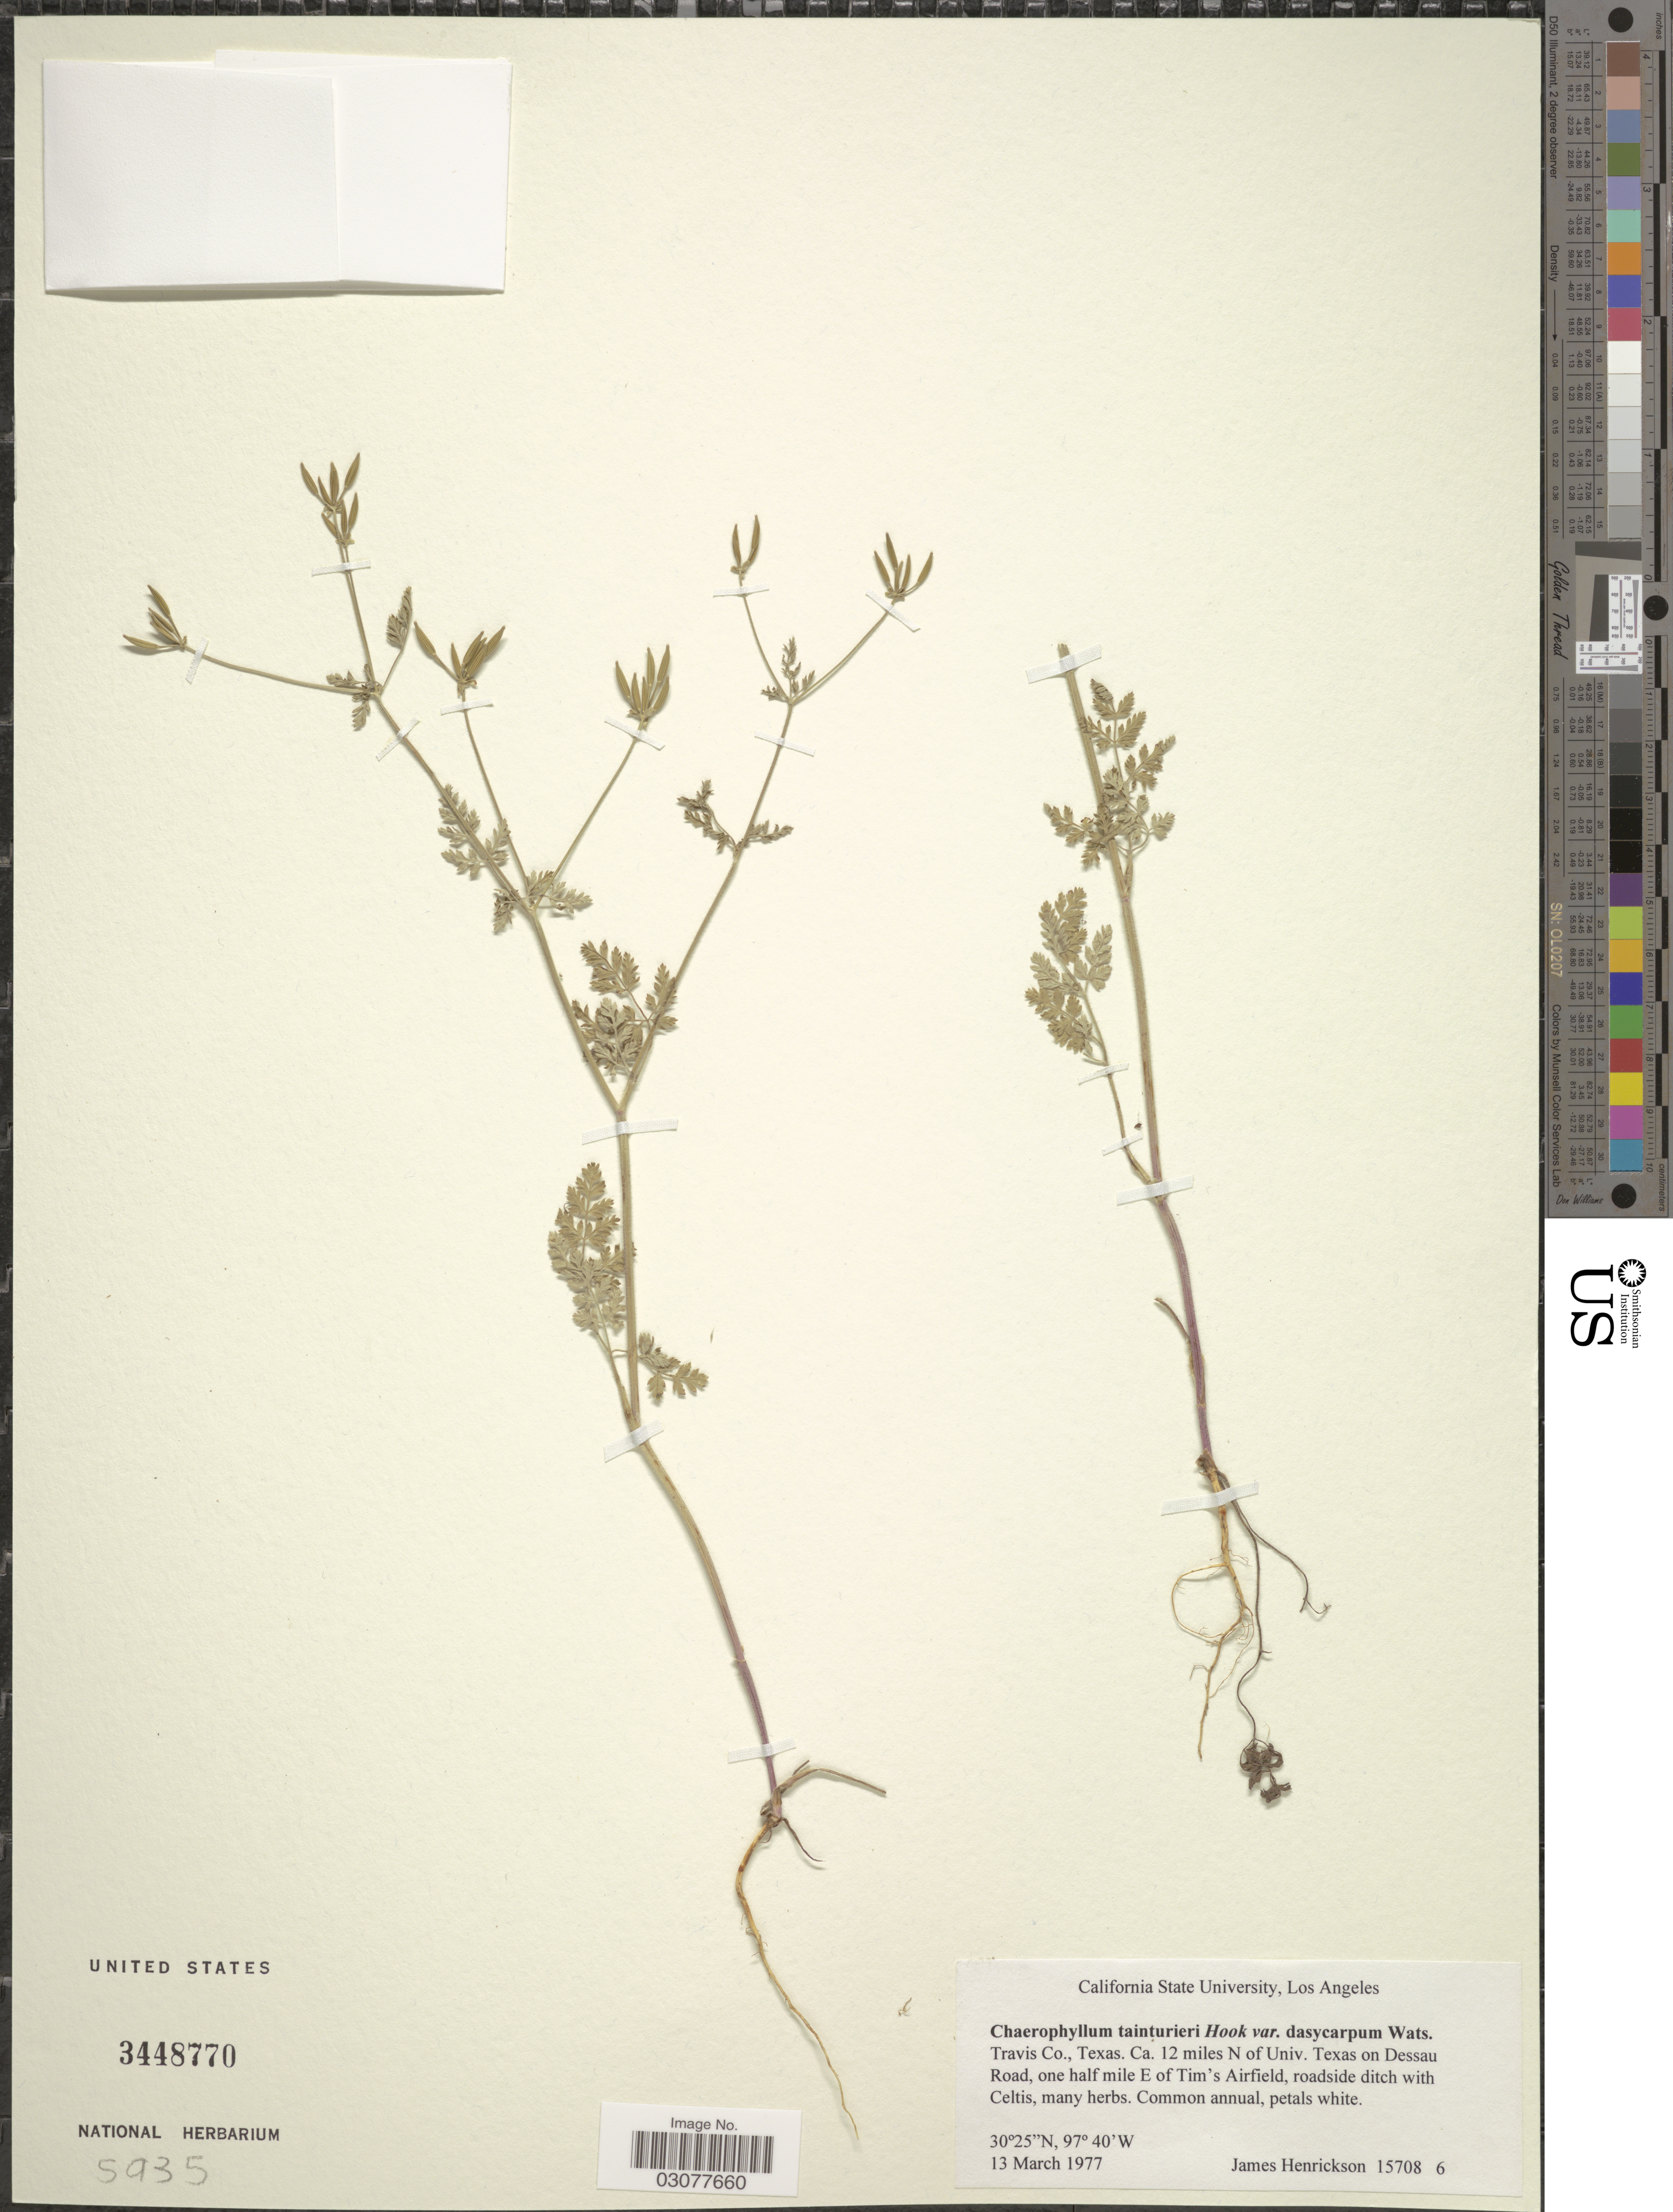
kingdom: Plantae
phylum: Tracheophyta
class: Magnoliopsida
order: Apiales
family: Apiaceae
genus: Chaerophyllum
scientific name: Chaerophyllum tainturieri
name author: Hook.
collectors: J. Henrickson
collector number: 15708 6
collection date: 1977-03-13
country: United States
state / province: Texas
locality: Travis Co. Ca. 12 miles of Univ. Texas on Dessau Road, one half mile E of Tim's Airfield.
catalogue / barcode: US 3448770